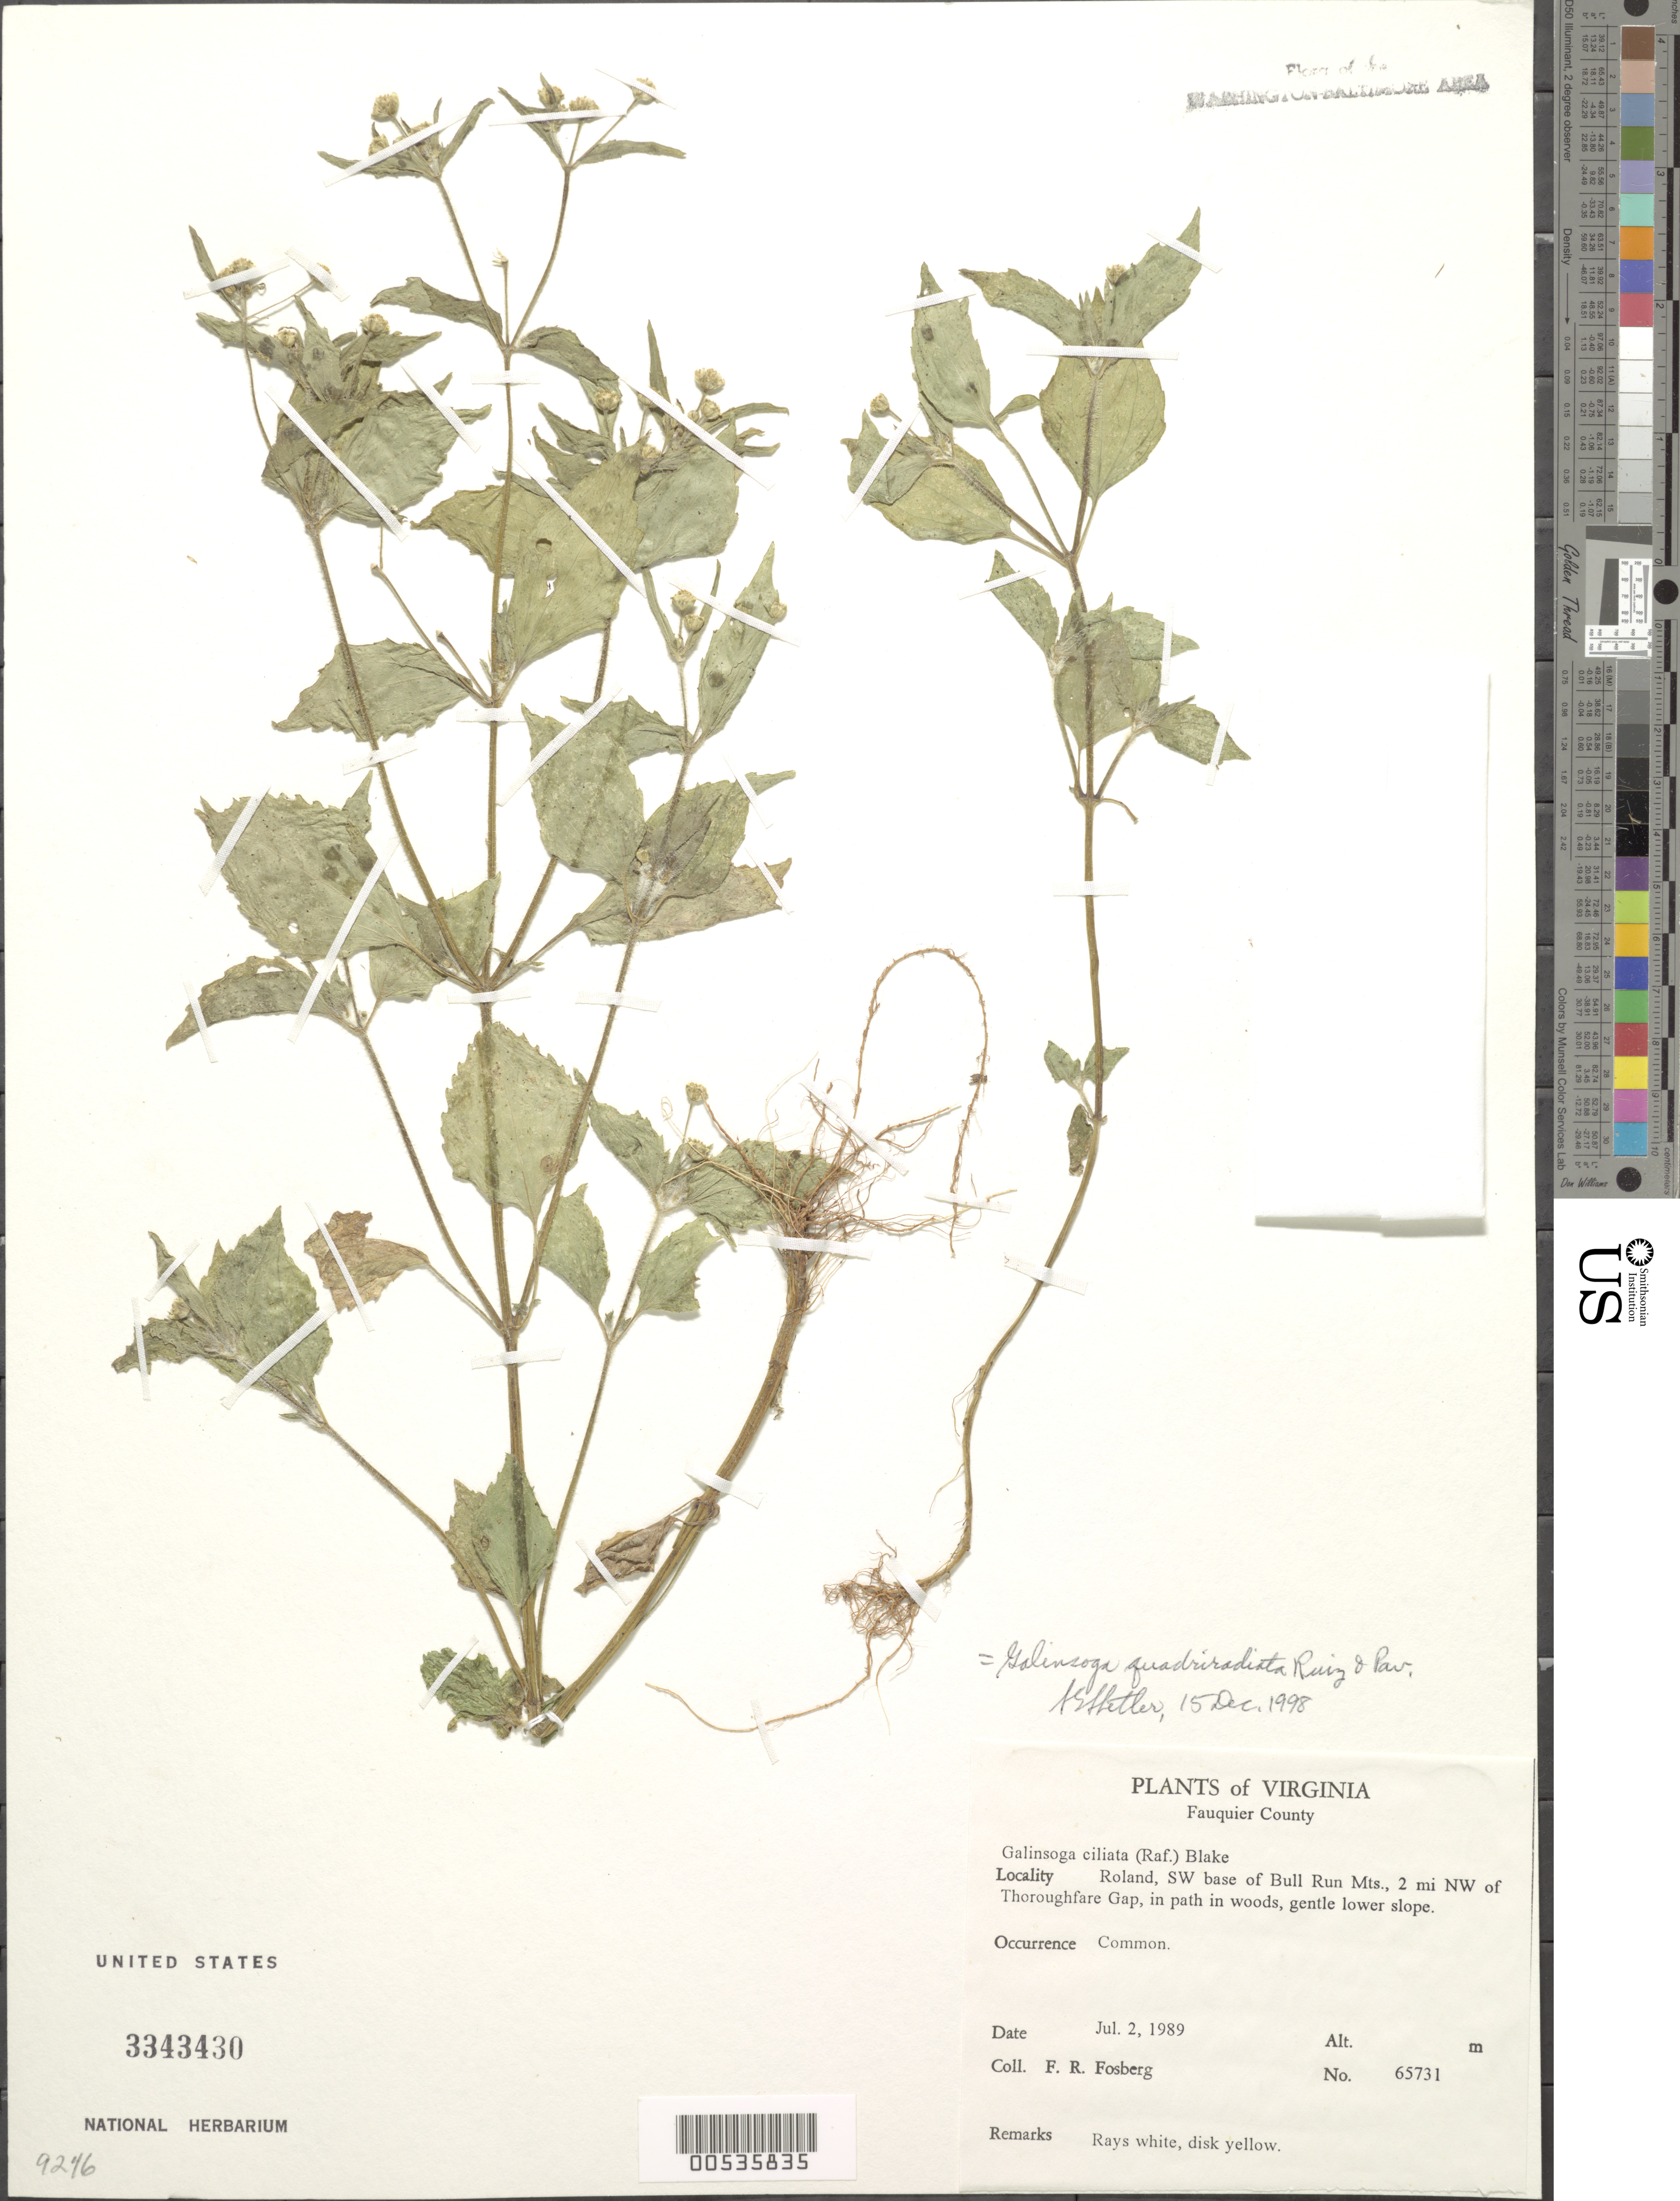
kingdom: Plantae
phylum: Tracheophyta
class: Magnoliopsida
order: Asterales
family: Asteraceae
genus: Galinsoga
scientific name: Galinsoga quadriradiata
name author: Ruiz & Pav.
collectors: F. R. Fosberg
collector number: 65731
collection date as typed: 02 Jul 1989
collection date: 1989-07-02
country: United States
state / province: Virginia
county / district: Fauquier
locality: Roland, SW base of Bull Run Mts., NW of Thorofare Gap Bull Run Mts.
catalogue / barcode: US 3343430